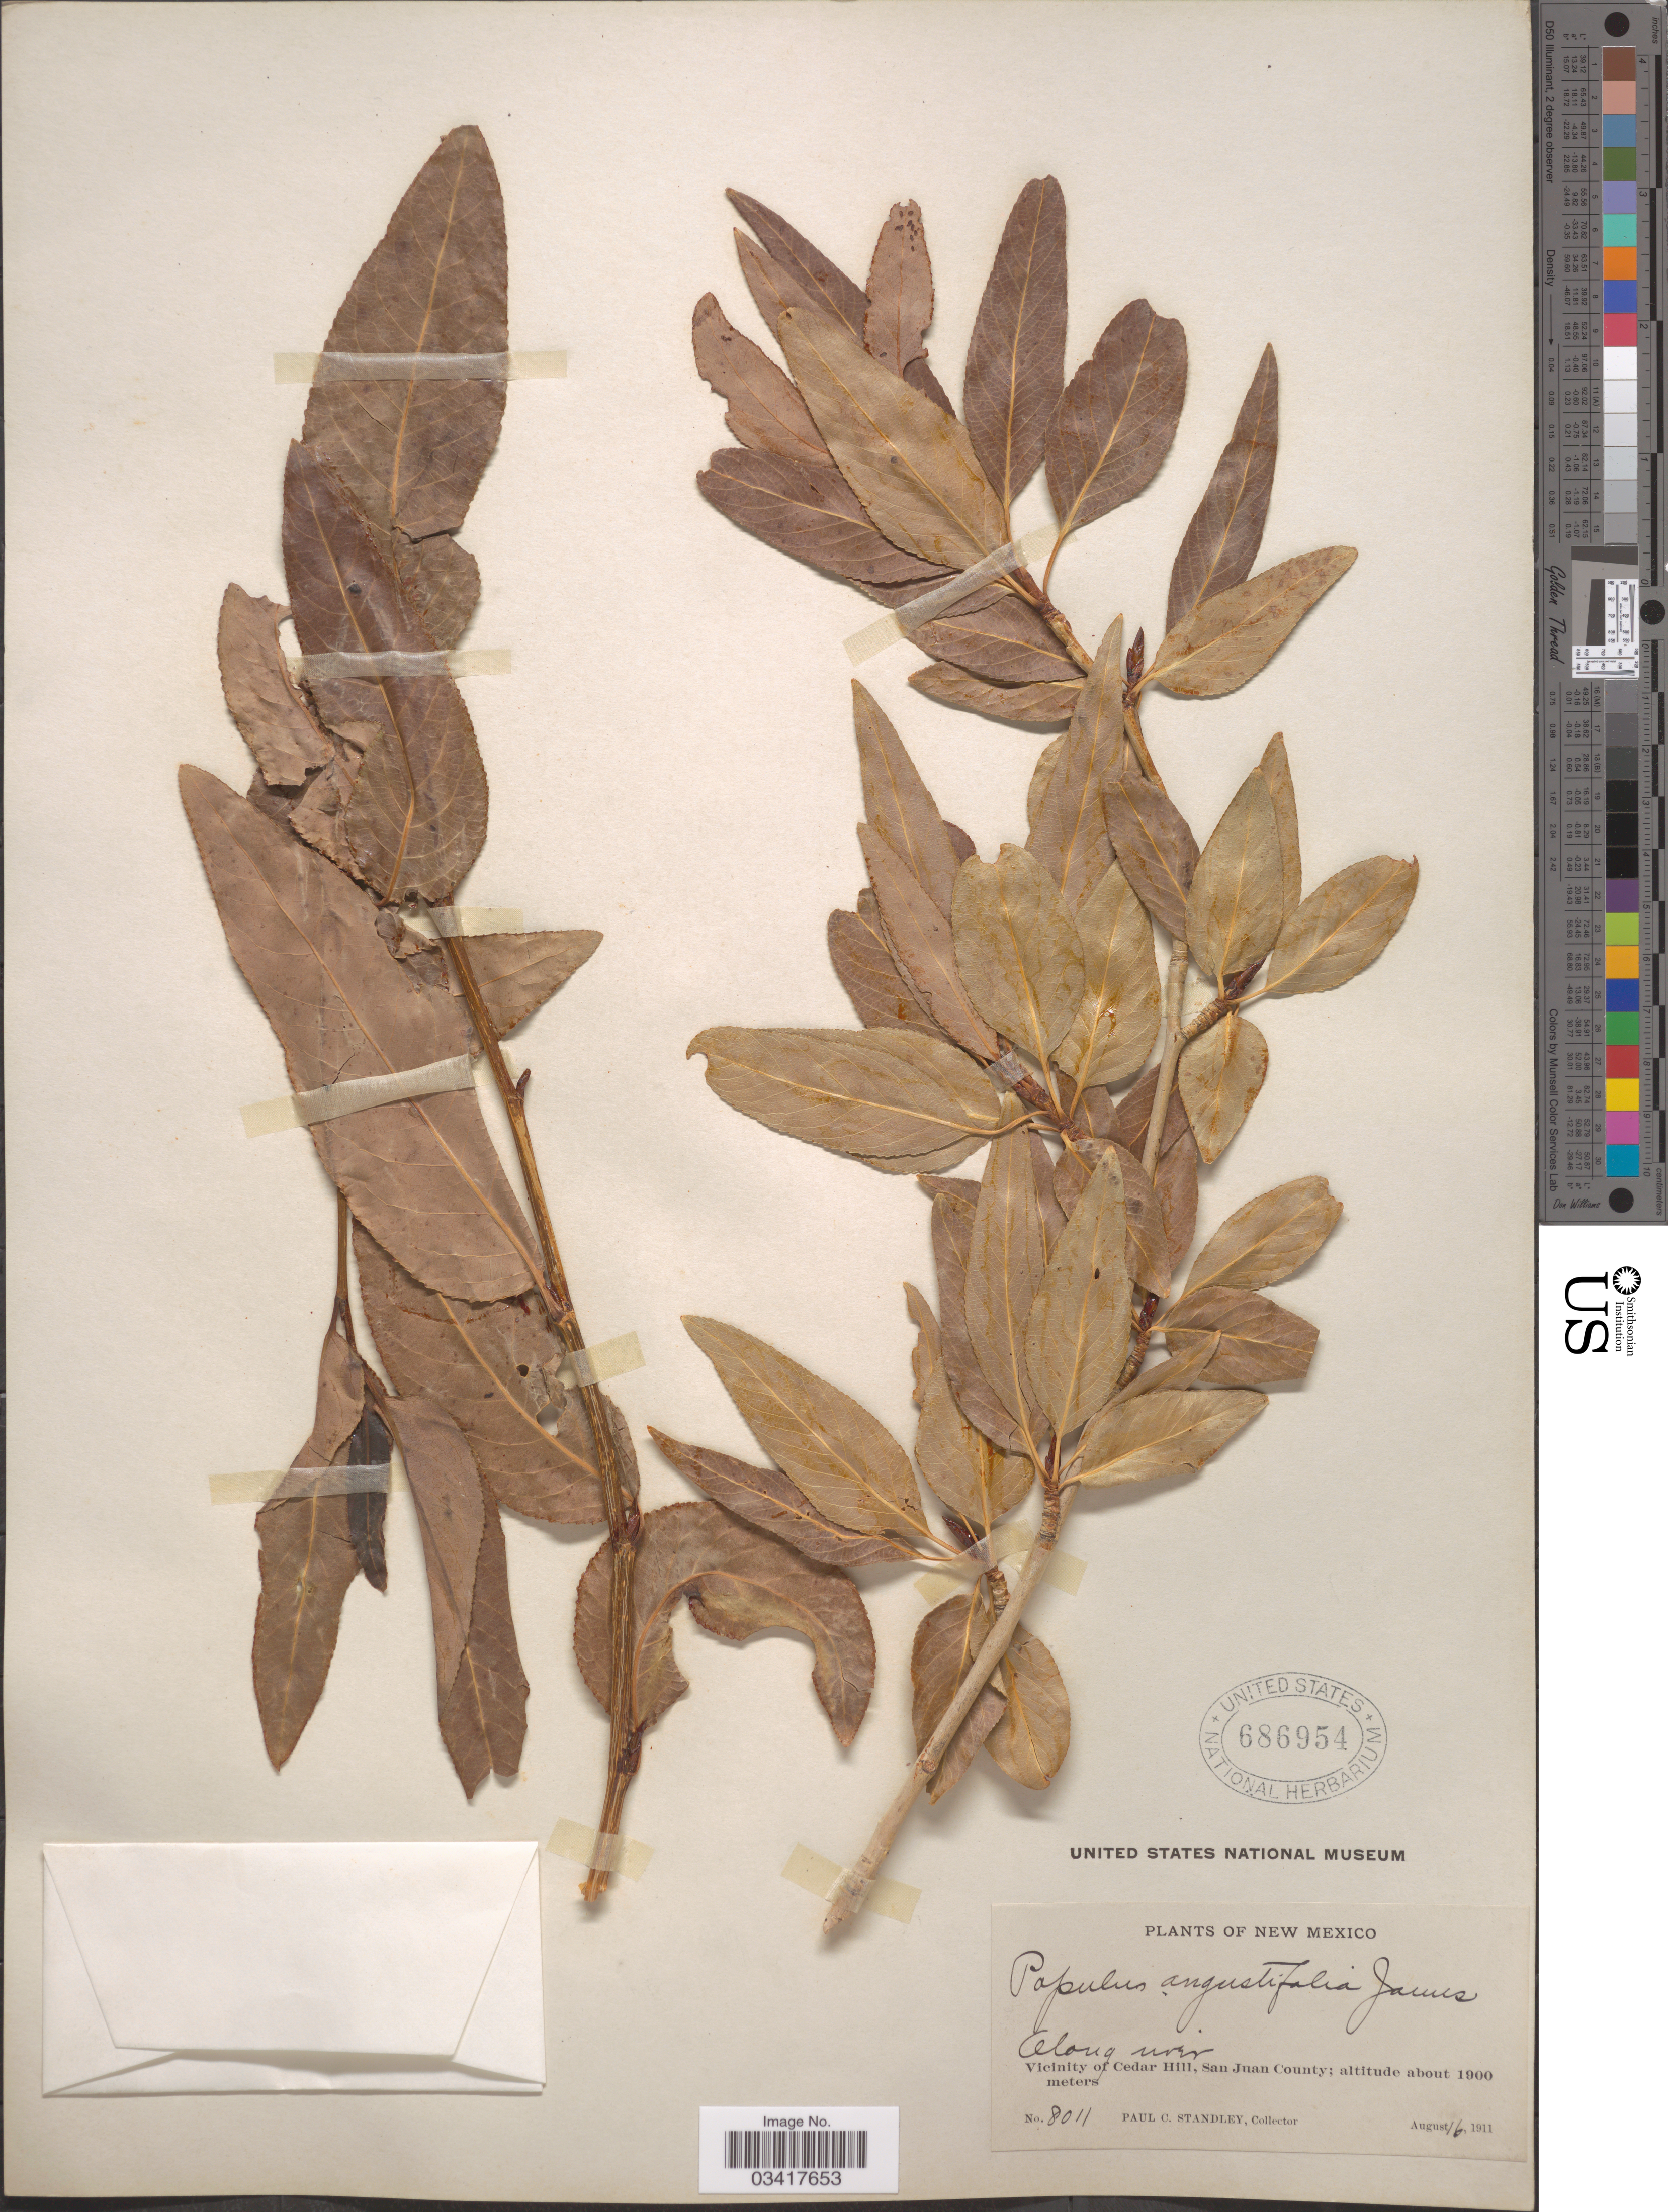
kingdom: Plantae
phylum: Tracheophyta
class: Magnoliopsida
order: Malpighiales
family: Salicaceae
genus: Populus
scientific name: Populus angustifolia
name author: E. James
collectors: P. C. Standley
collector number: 8011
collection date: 1911-08-16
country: United States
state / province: New Mexico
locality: Vicinity of Cedar Hill, San Juan County.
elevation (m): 1900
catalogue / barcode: US 686954